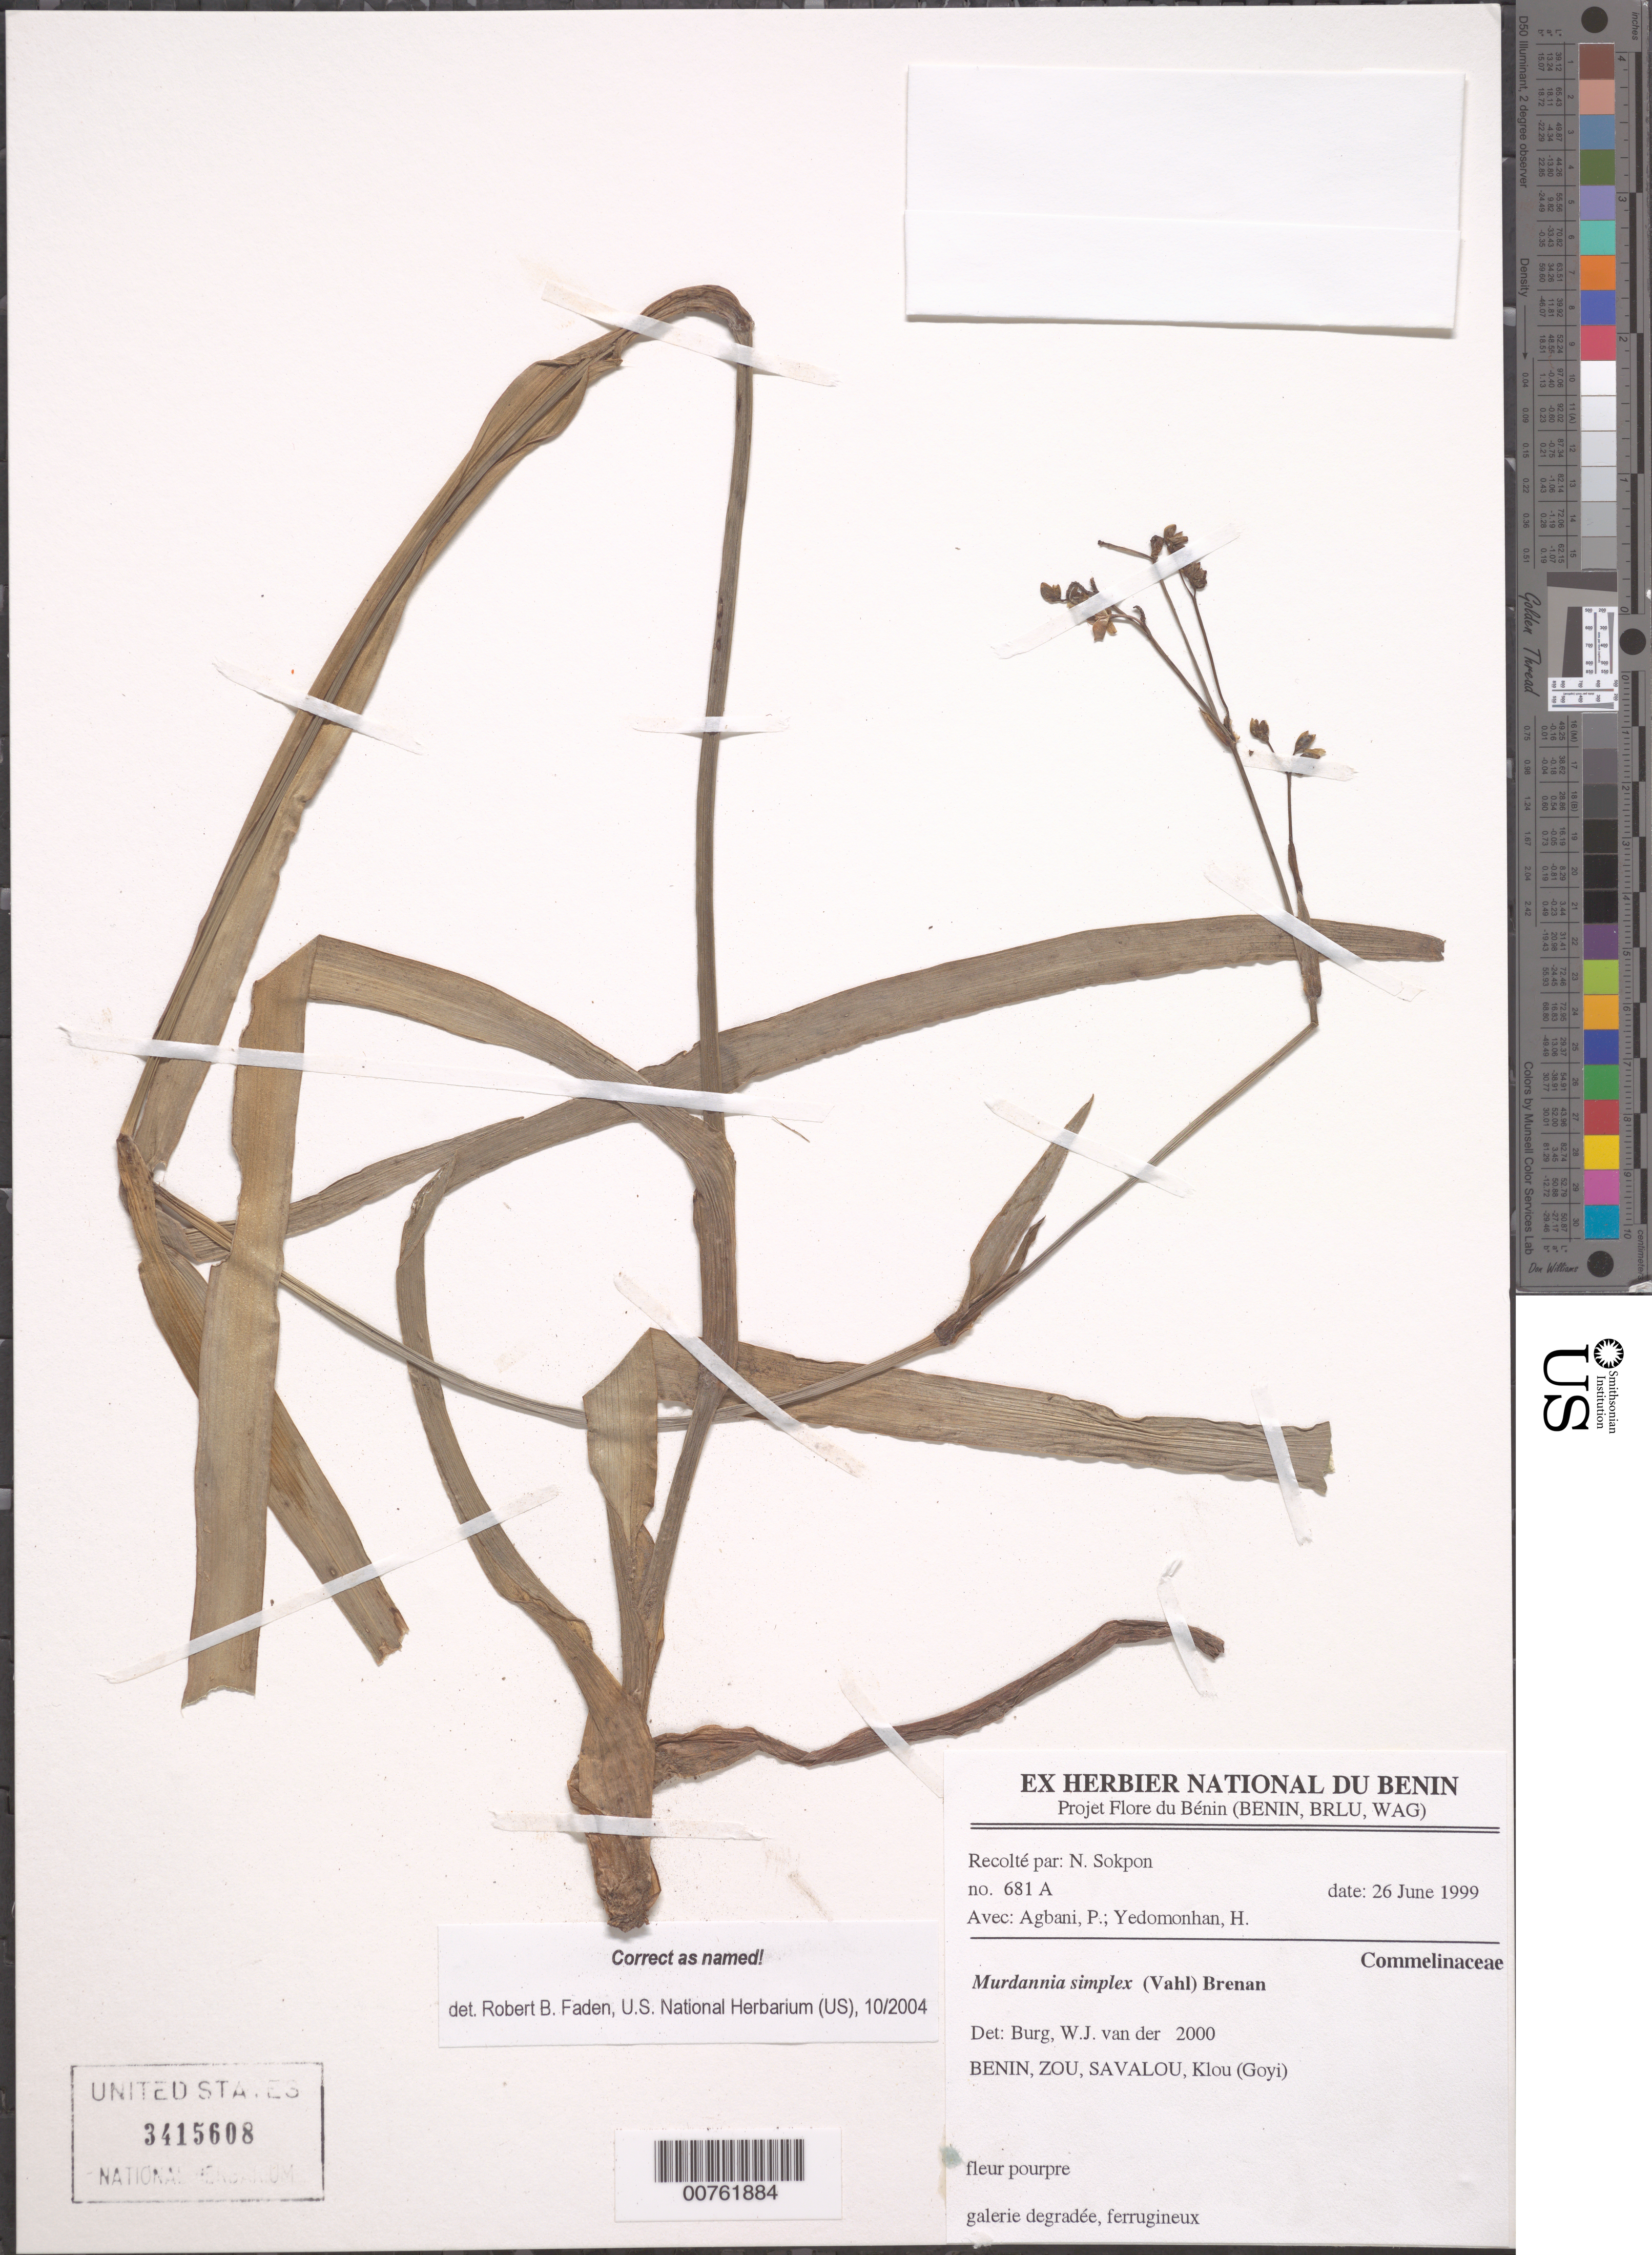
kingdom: Plantae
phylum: Tracheophyta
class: Liliopsida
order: Commelinales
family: Commelinaceae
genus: Murdannia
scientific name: Murdannia simplex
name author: (Vahl) Brenan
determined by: Faden, Robert B., (US), Smithsonian Institution - National Museum of Natural History (UNITED STATES)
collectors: N. Sokpon, P. Agbani & H. Yedomonhan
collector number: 681A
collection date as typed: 26 Jun 1999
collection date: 1999-06-26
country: Benin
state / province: Zou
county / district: Savalou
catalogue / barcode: US 3415608